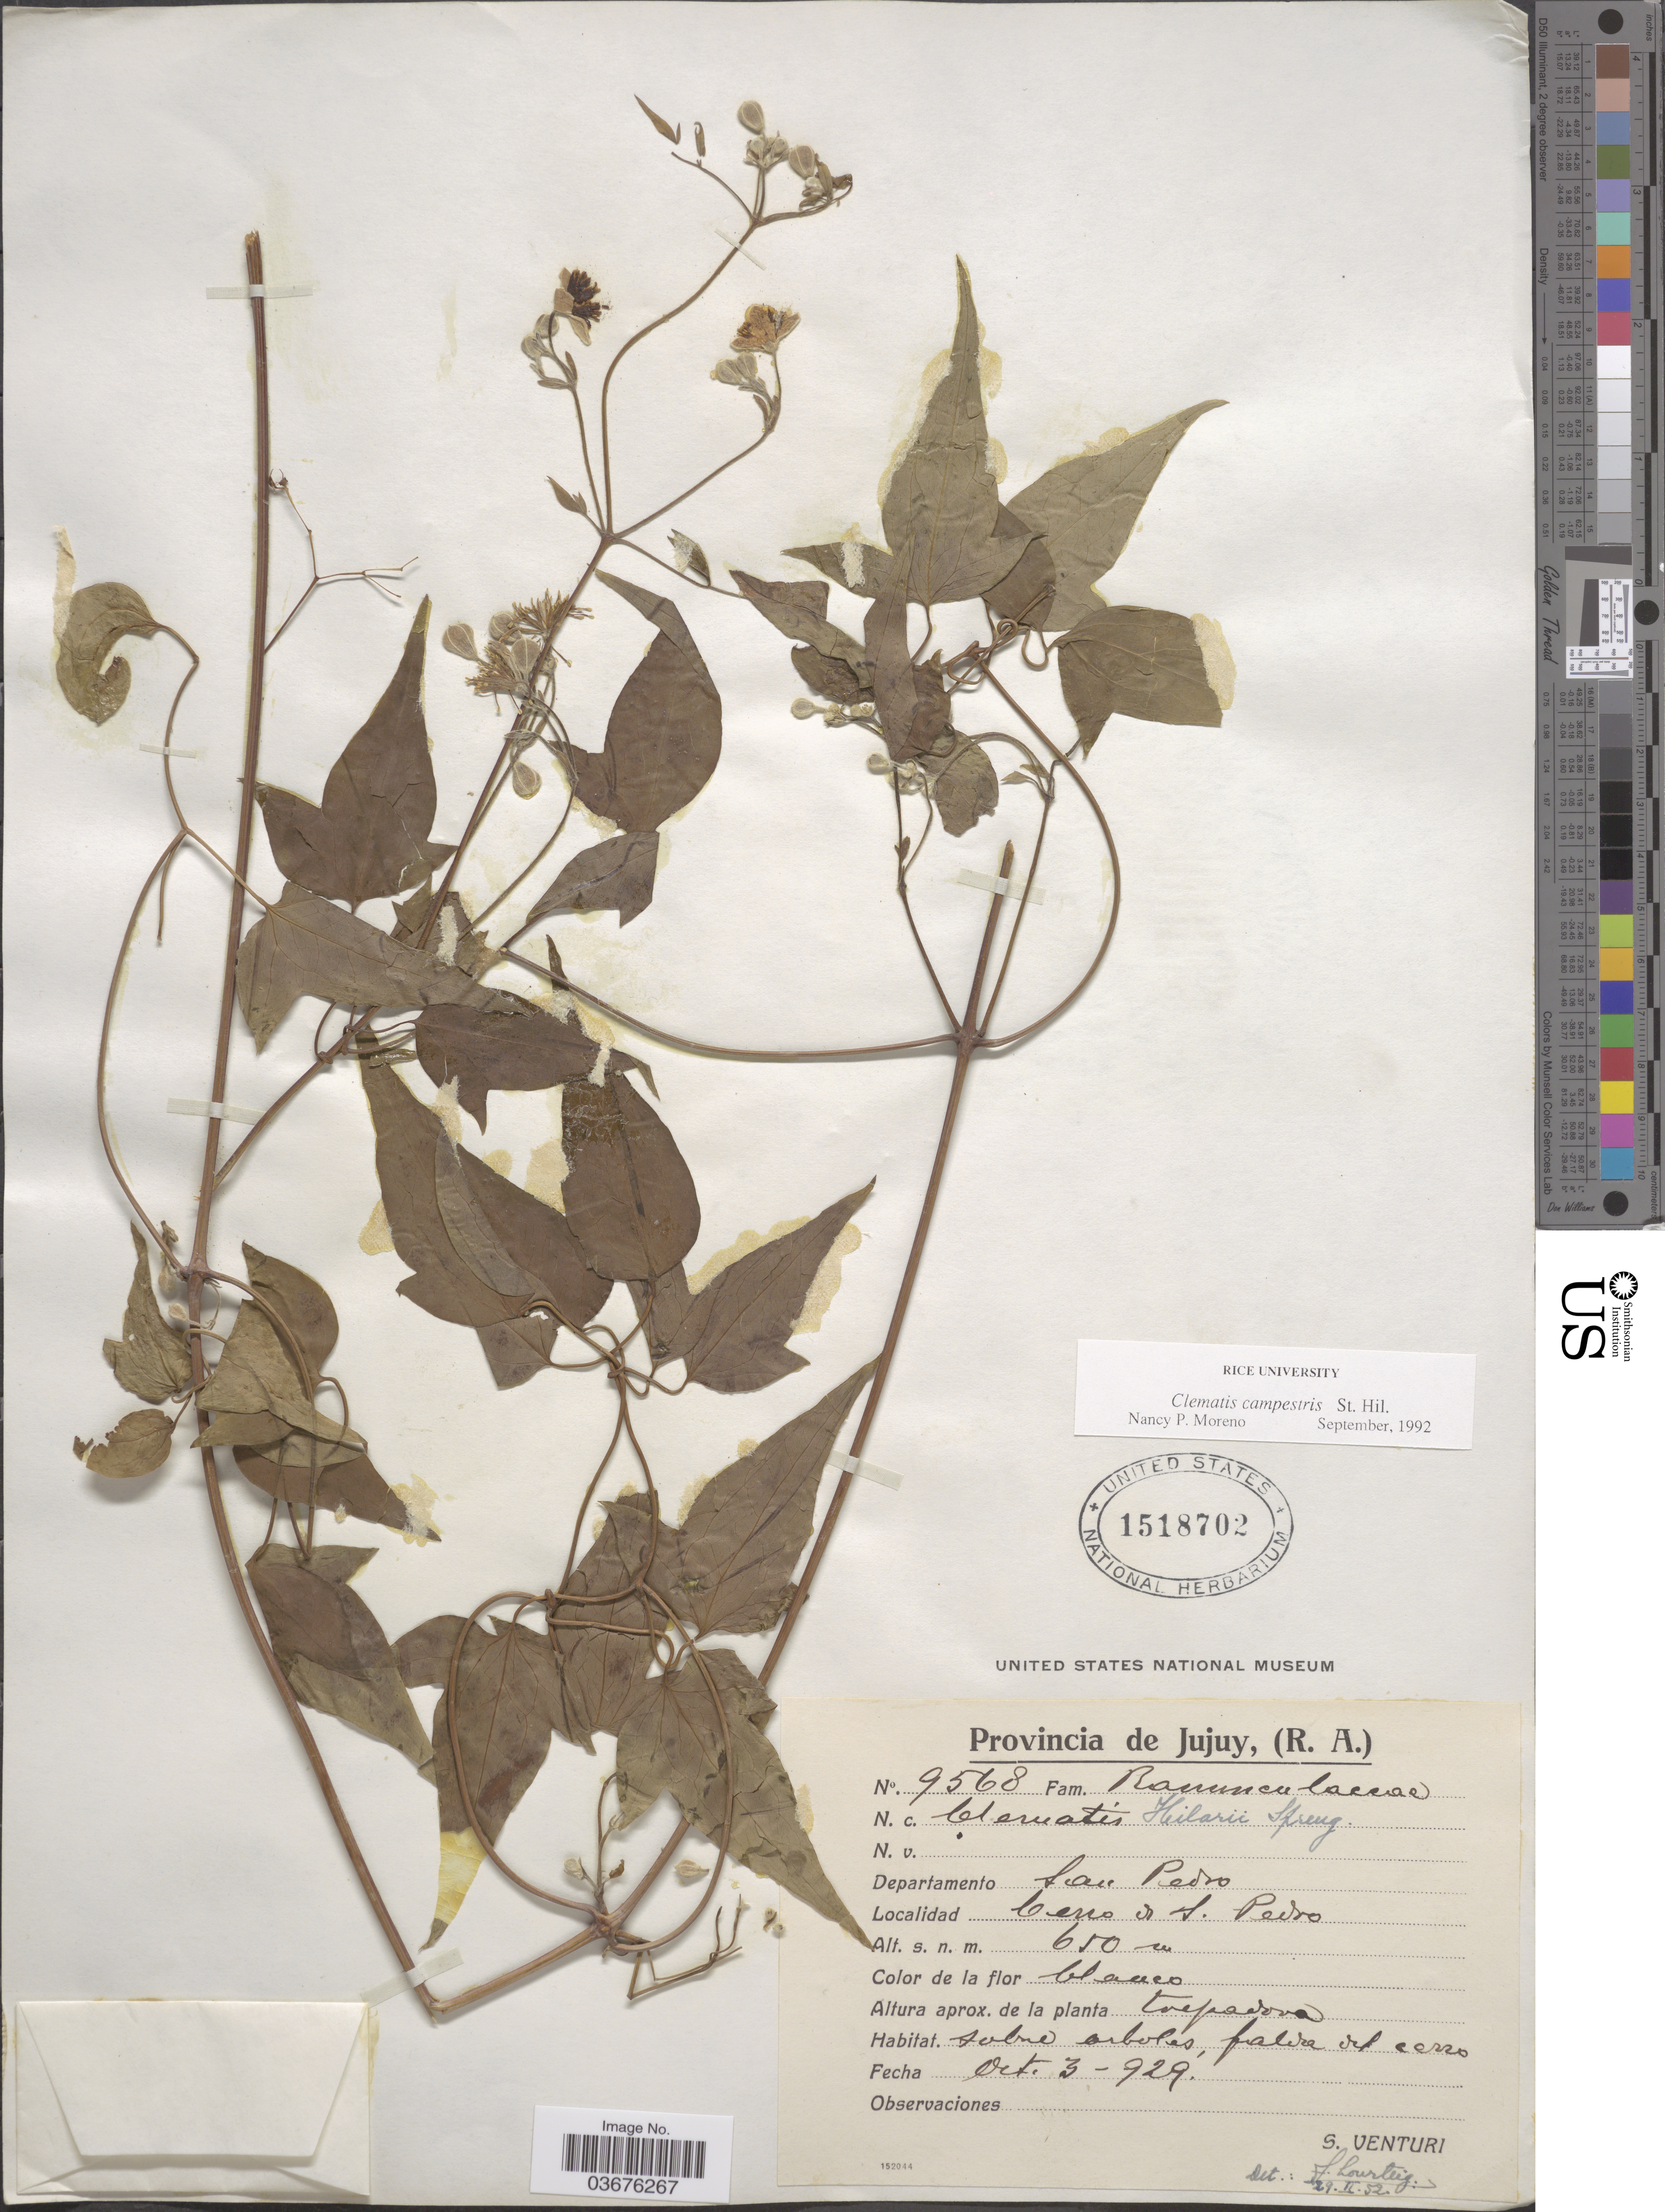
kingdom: Plantae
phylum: Tracheophyta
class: Magnoliopsida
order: Ranunculales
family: Ranunculaceae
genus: Clematis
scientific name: Clematis campestris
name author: A. St.-Hil.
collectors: S. Venturi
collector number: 9568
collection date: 1929-10-03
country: Argentina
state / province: Jujuy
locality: Departamento San Pedro, Cerro de S. Pedro.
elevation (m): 650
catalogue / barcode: US 1518702